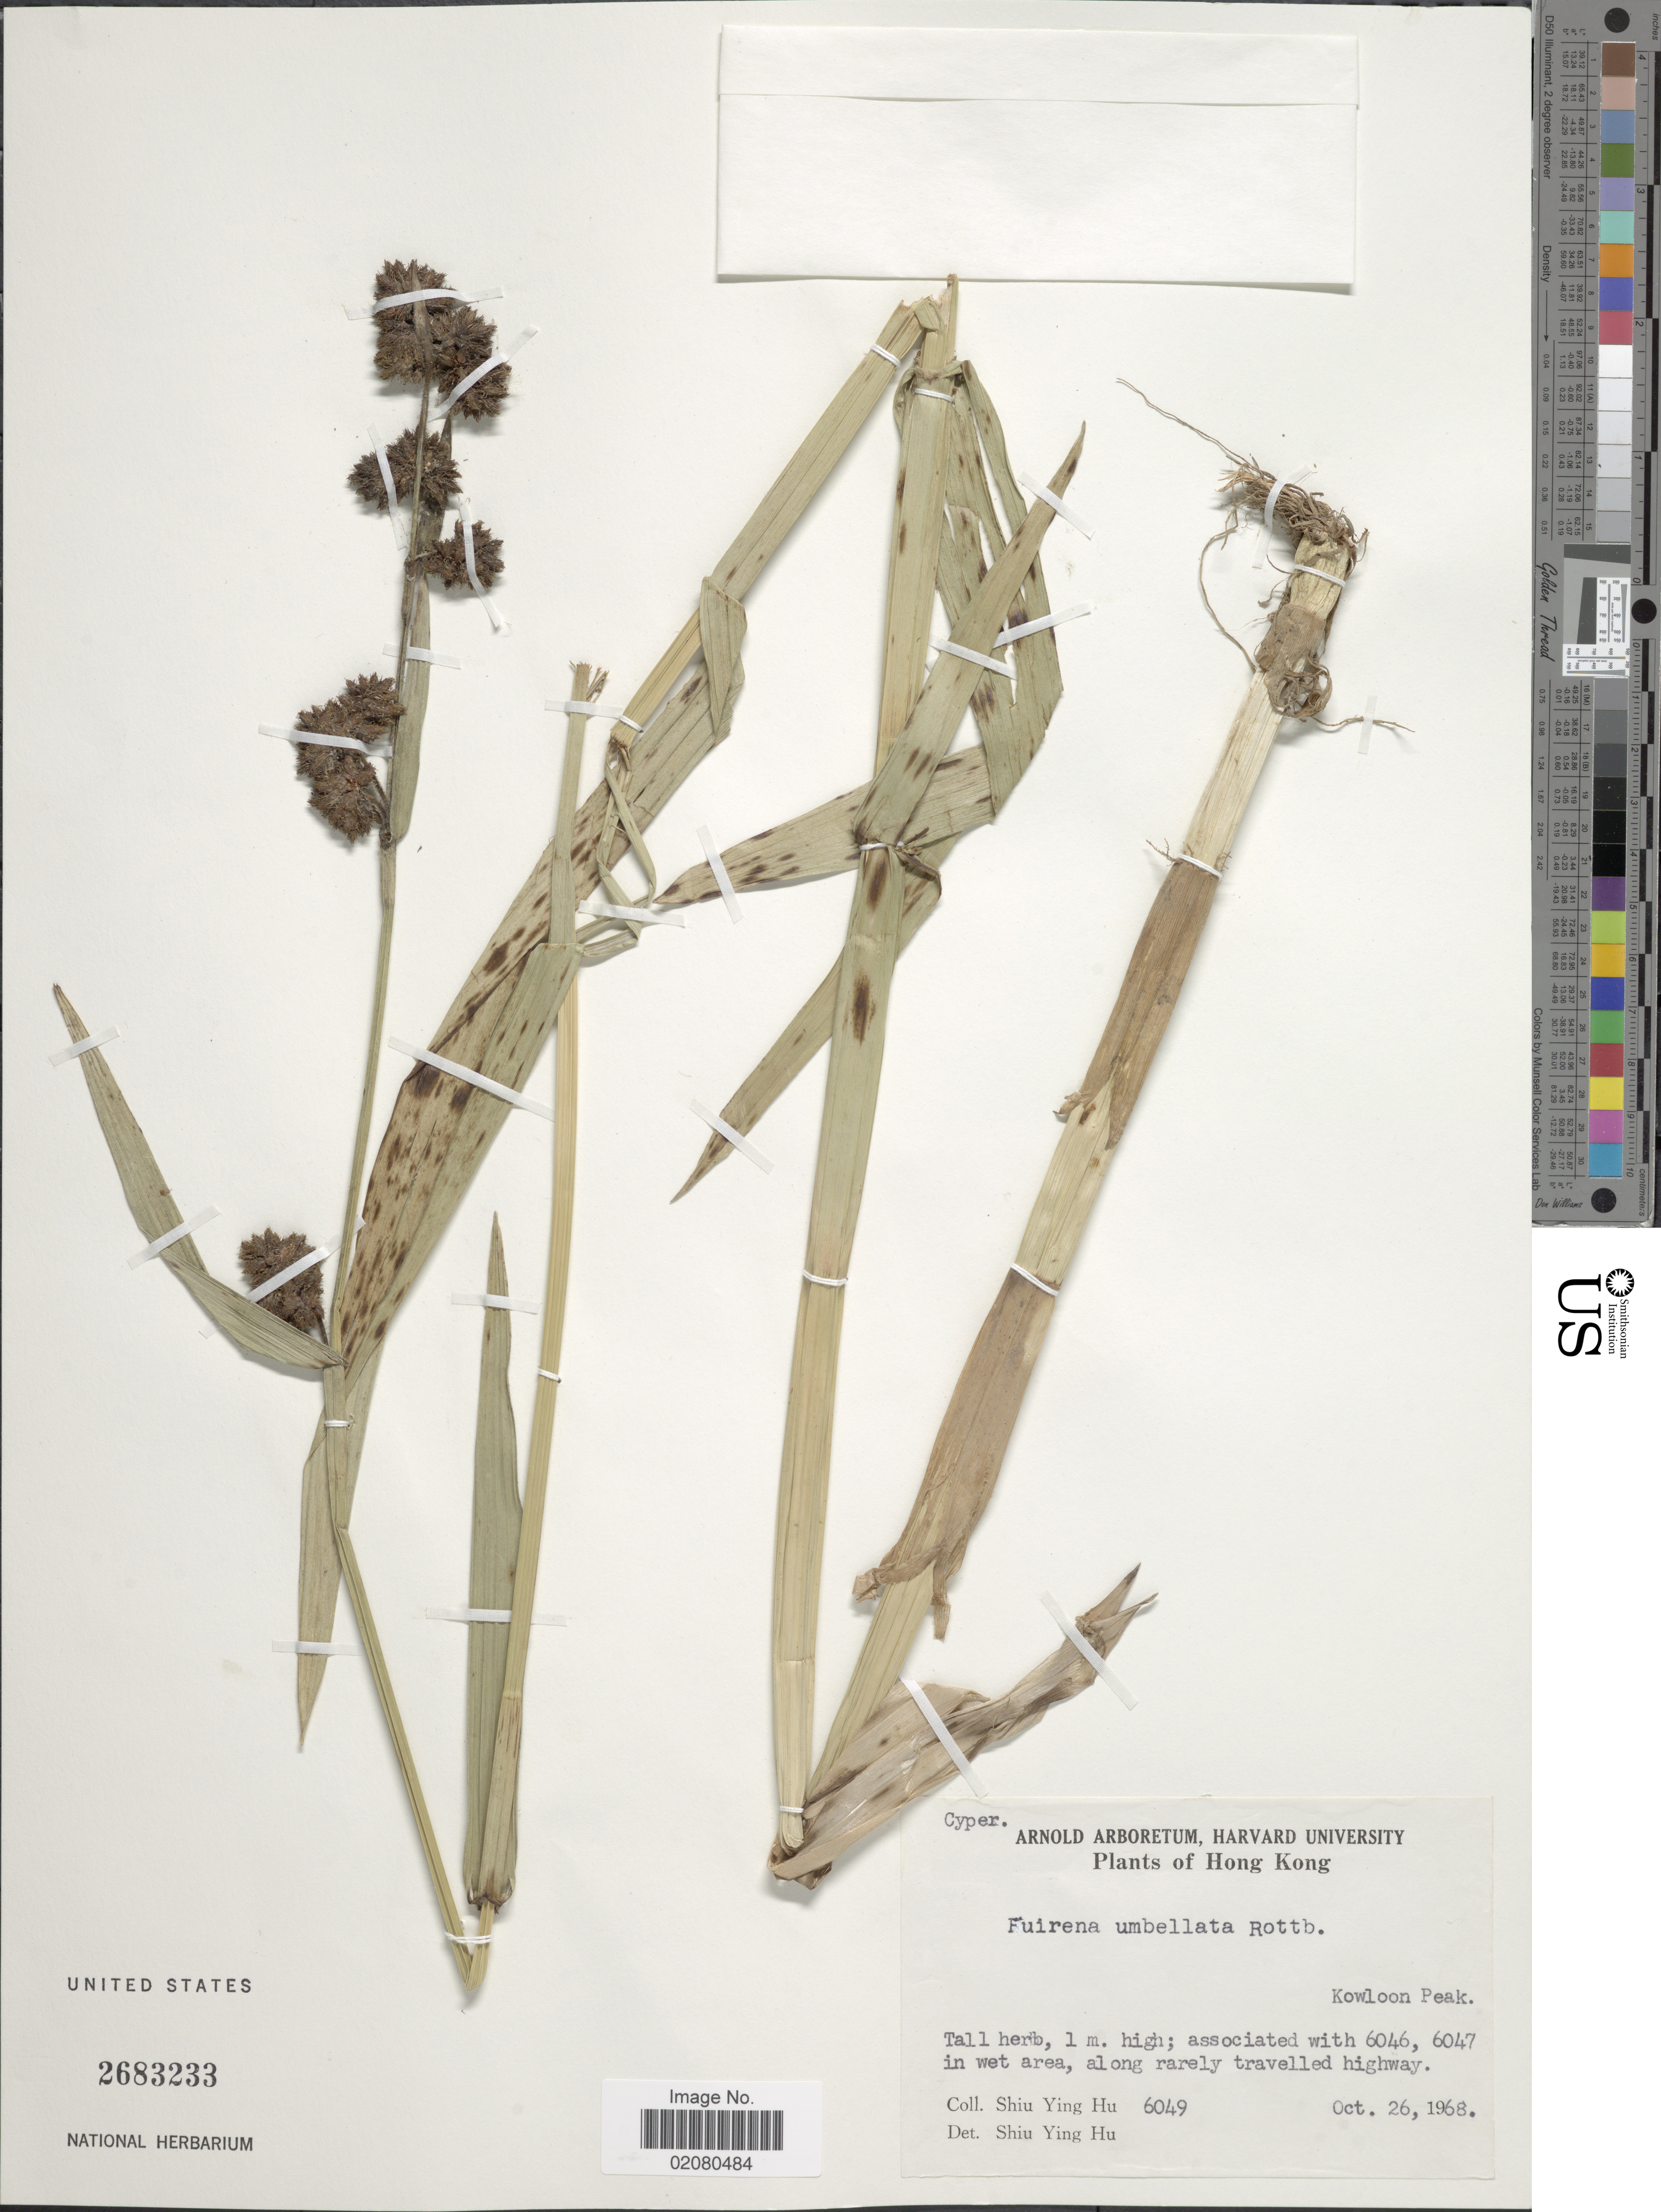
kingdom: Plantae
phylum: Tracheophyta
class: Liliopsida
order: Poales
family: Cyperaceae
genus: Fuirena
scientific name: Fuirena umbellata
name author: Rottb.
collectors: S. Y. Hu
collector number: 6049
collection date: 1968-10-26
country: China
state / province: Hong Kong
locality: Kowloon Peak, along rarely travelled highway.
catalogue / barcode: US 2683233